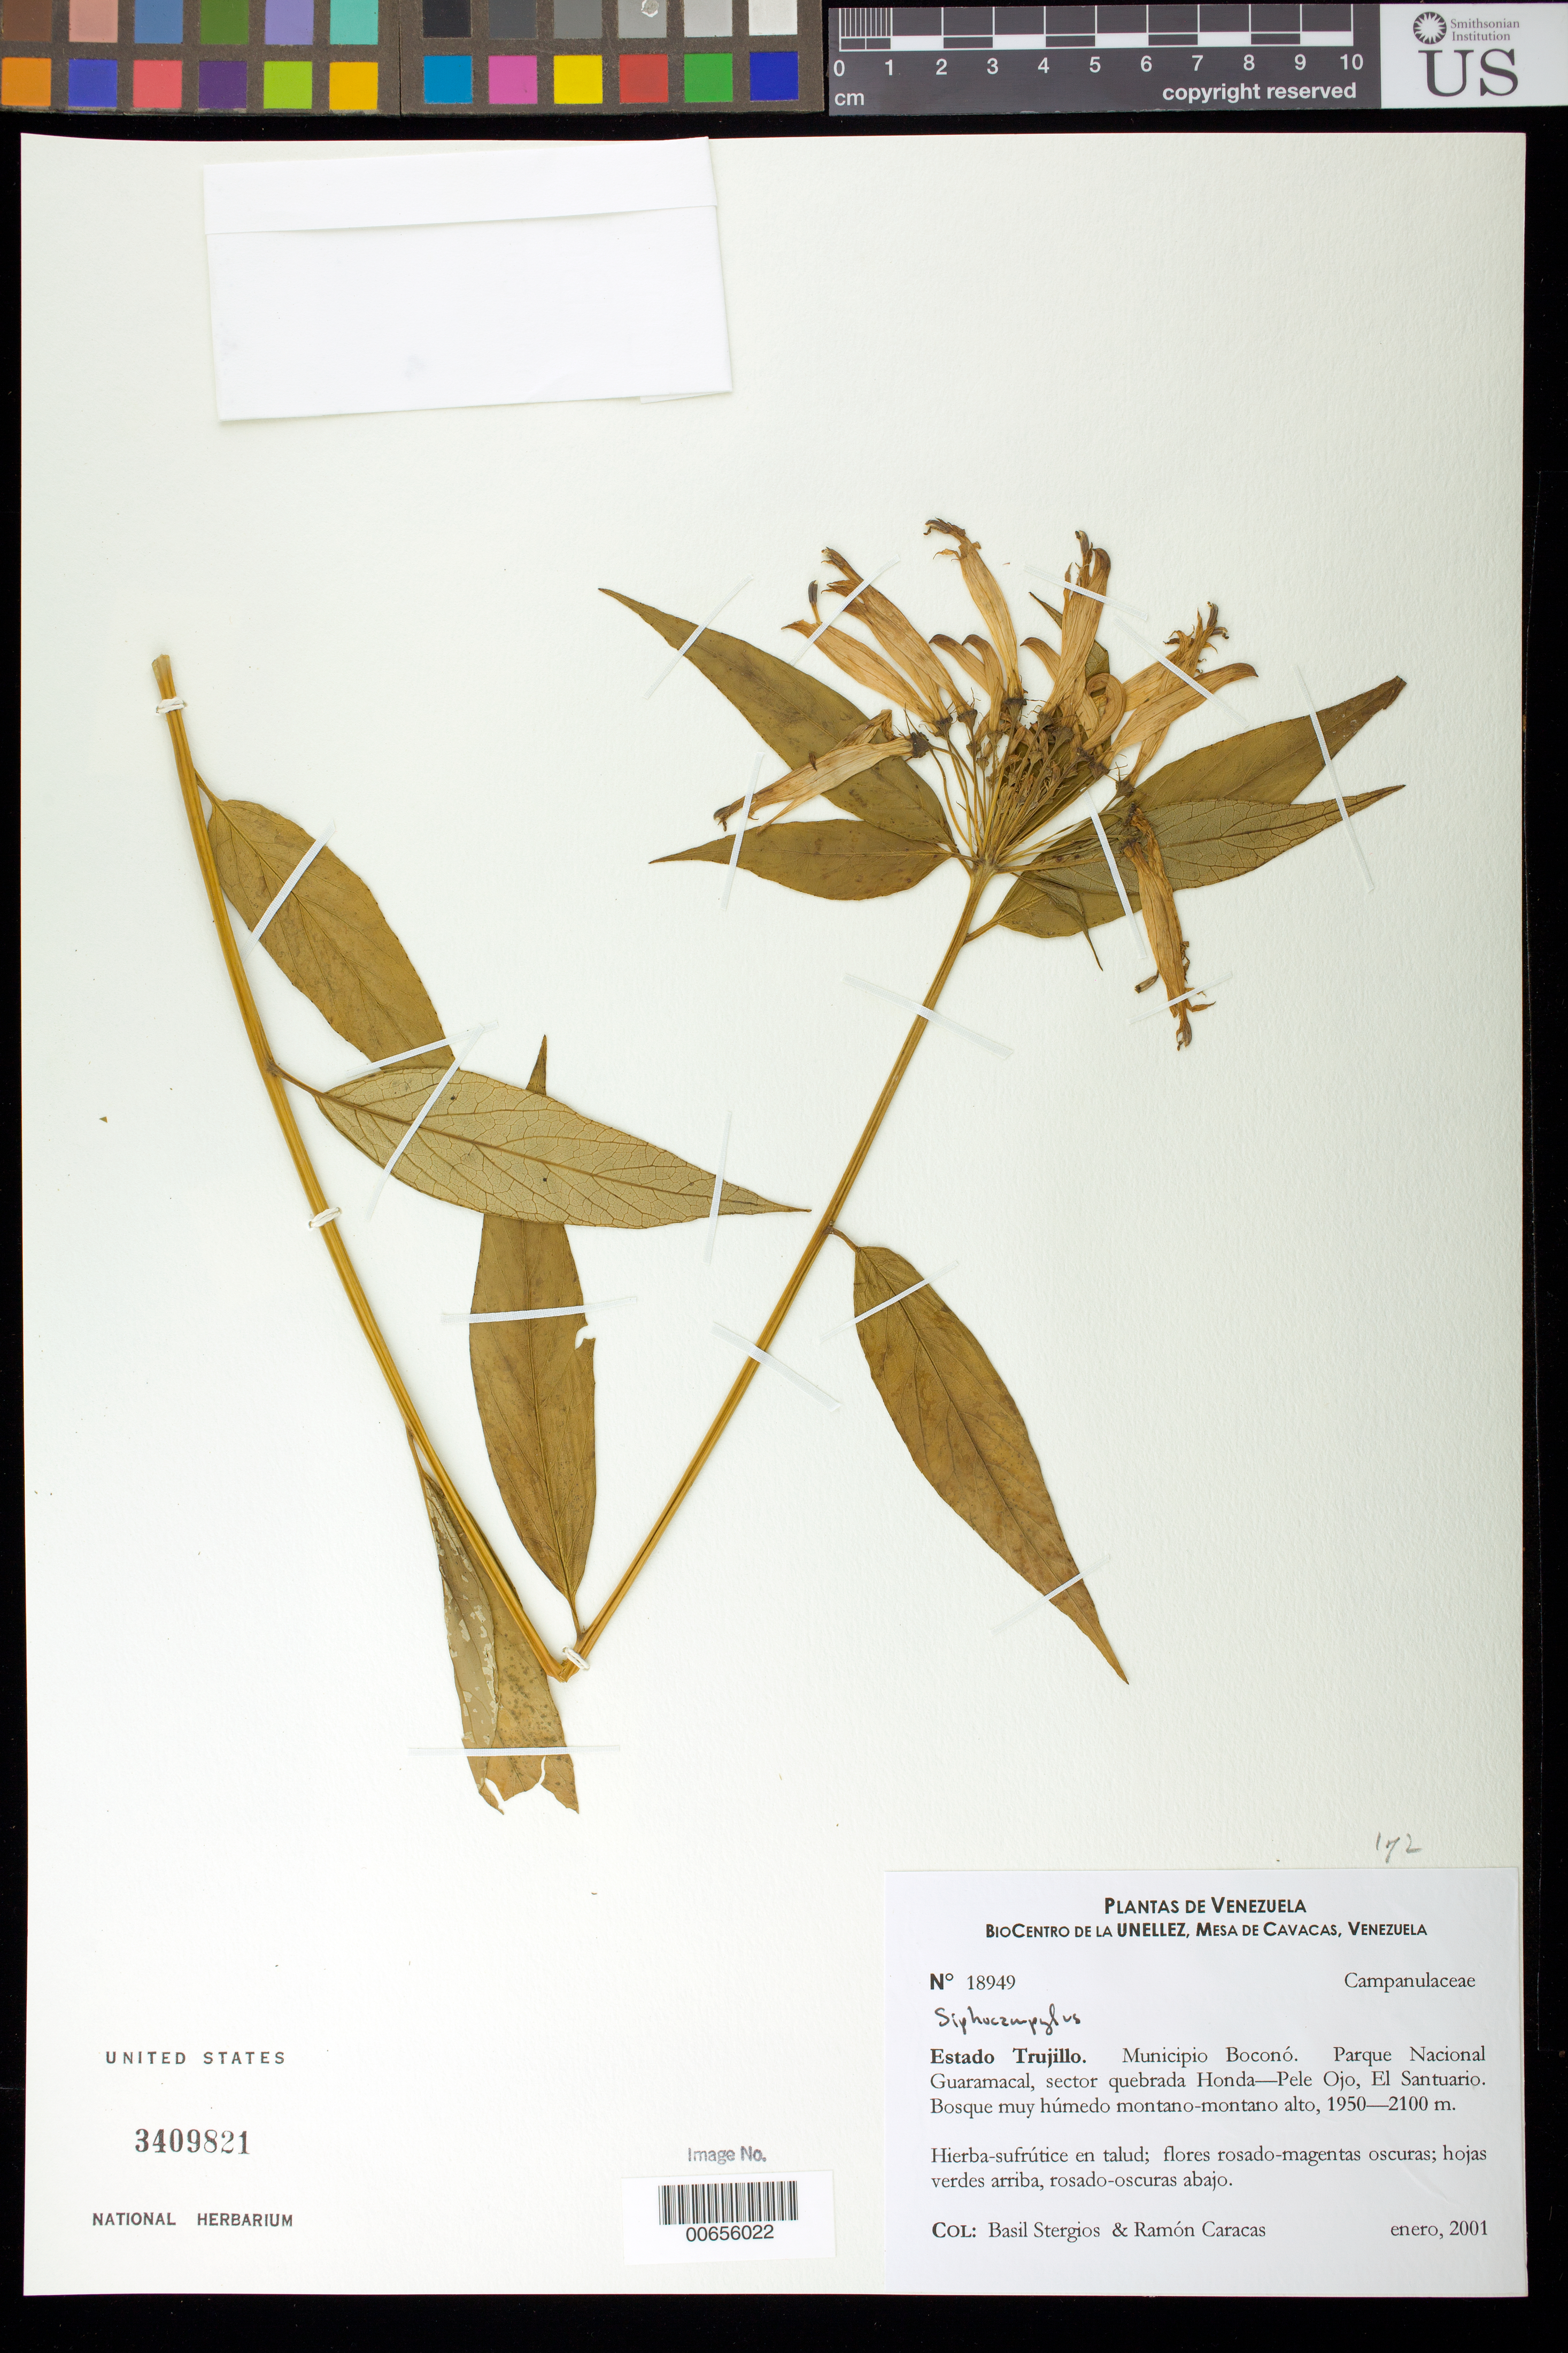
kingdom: Plantae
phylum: Tracheophyta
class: Magnoliopsida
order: Asterales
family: Campanulaceae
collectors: B. G. Stergios & R. Caracas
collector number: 18949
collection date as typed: Jan 2001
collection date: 2001-01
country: Venezuela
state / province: Trujillo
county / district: Boconó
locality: Parque Nacional Guaramacal, sector quebrada Honda-Pele Ojo, El Santuario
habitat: Bosque muy húmedo montano-montano alto.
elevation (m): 1950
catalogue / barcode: US 3409821